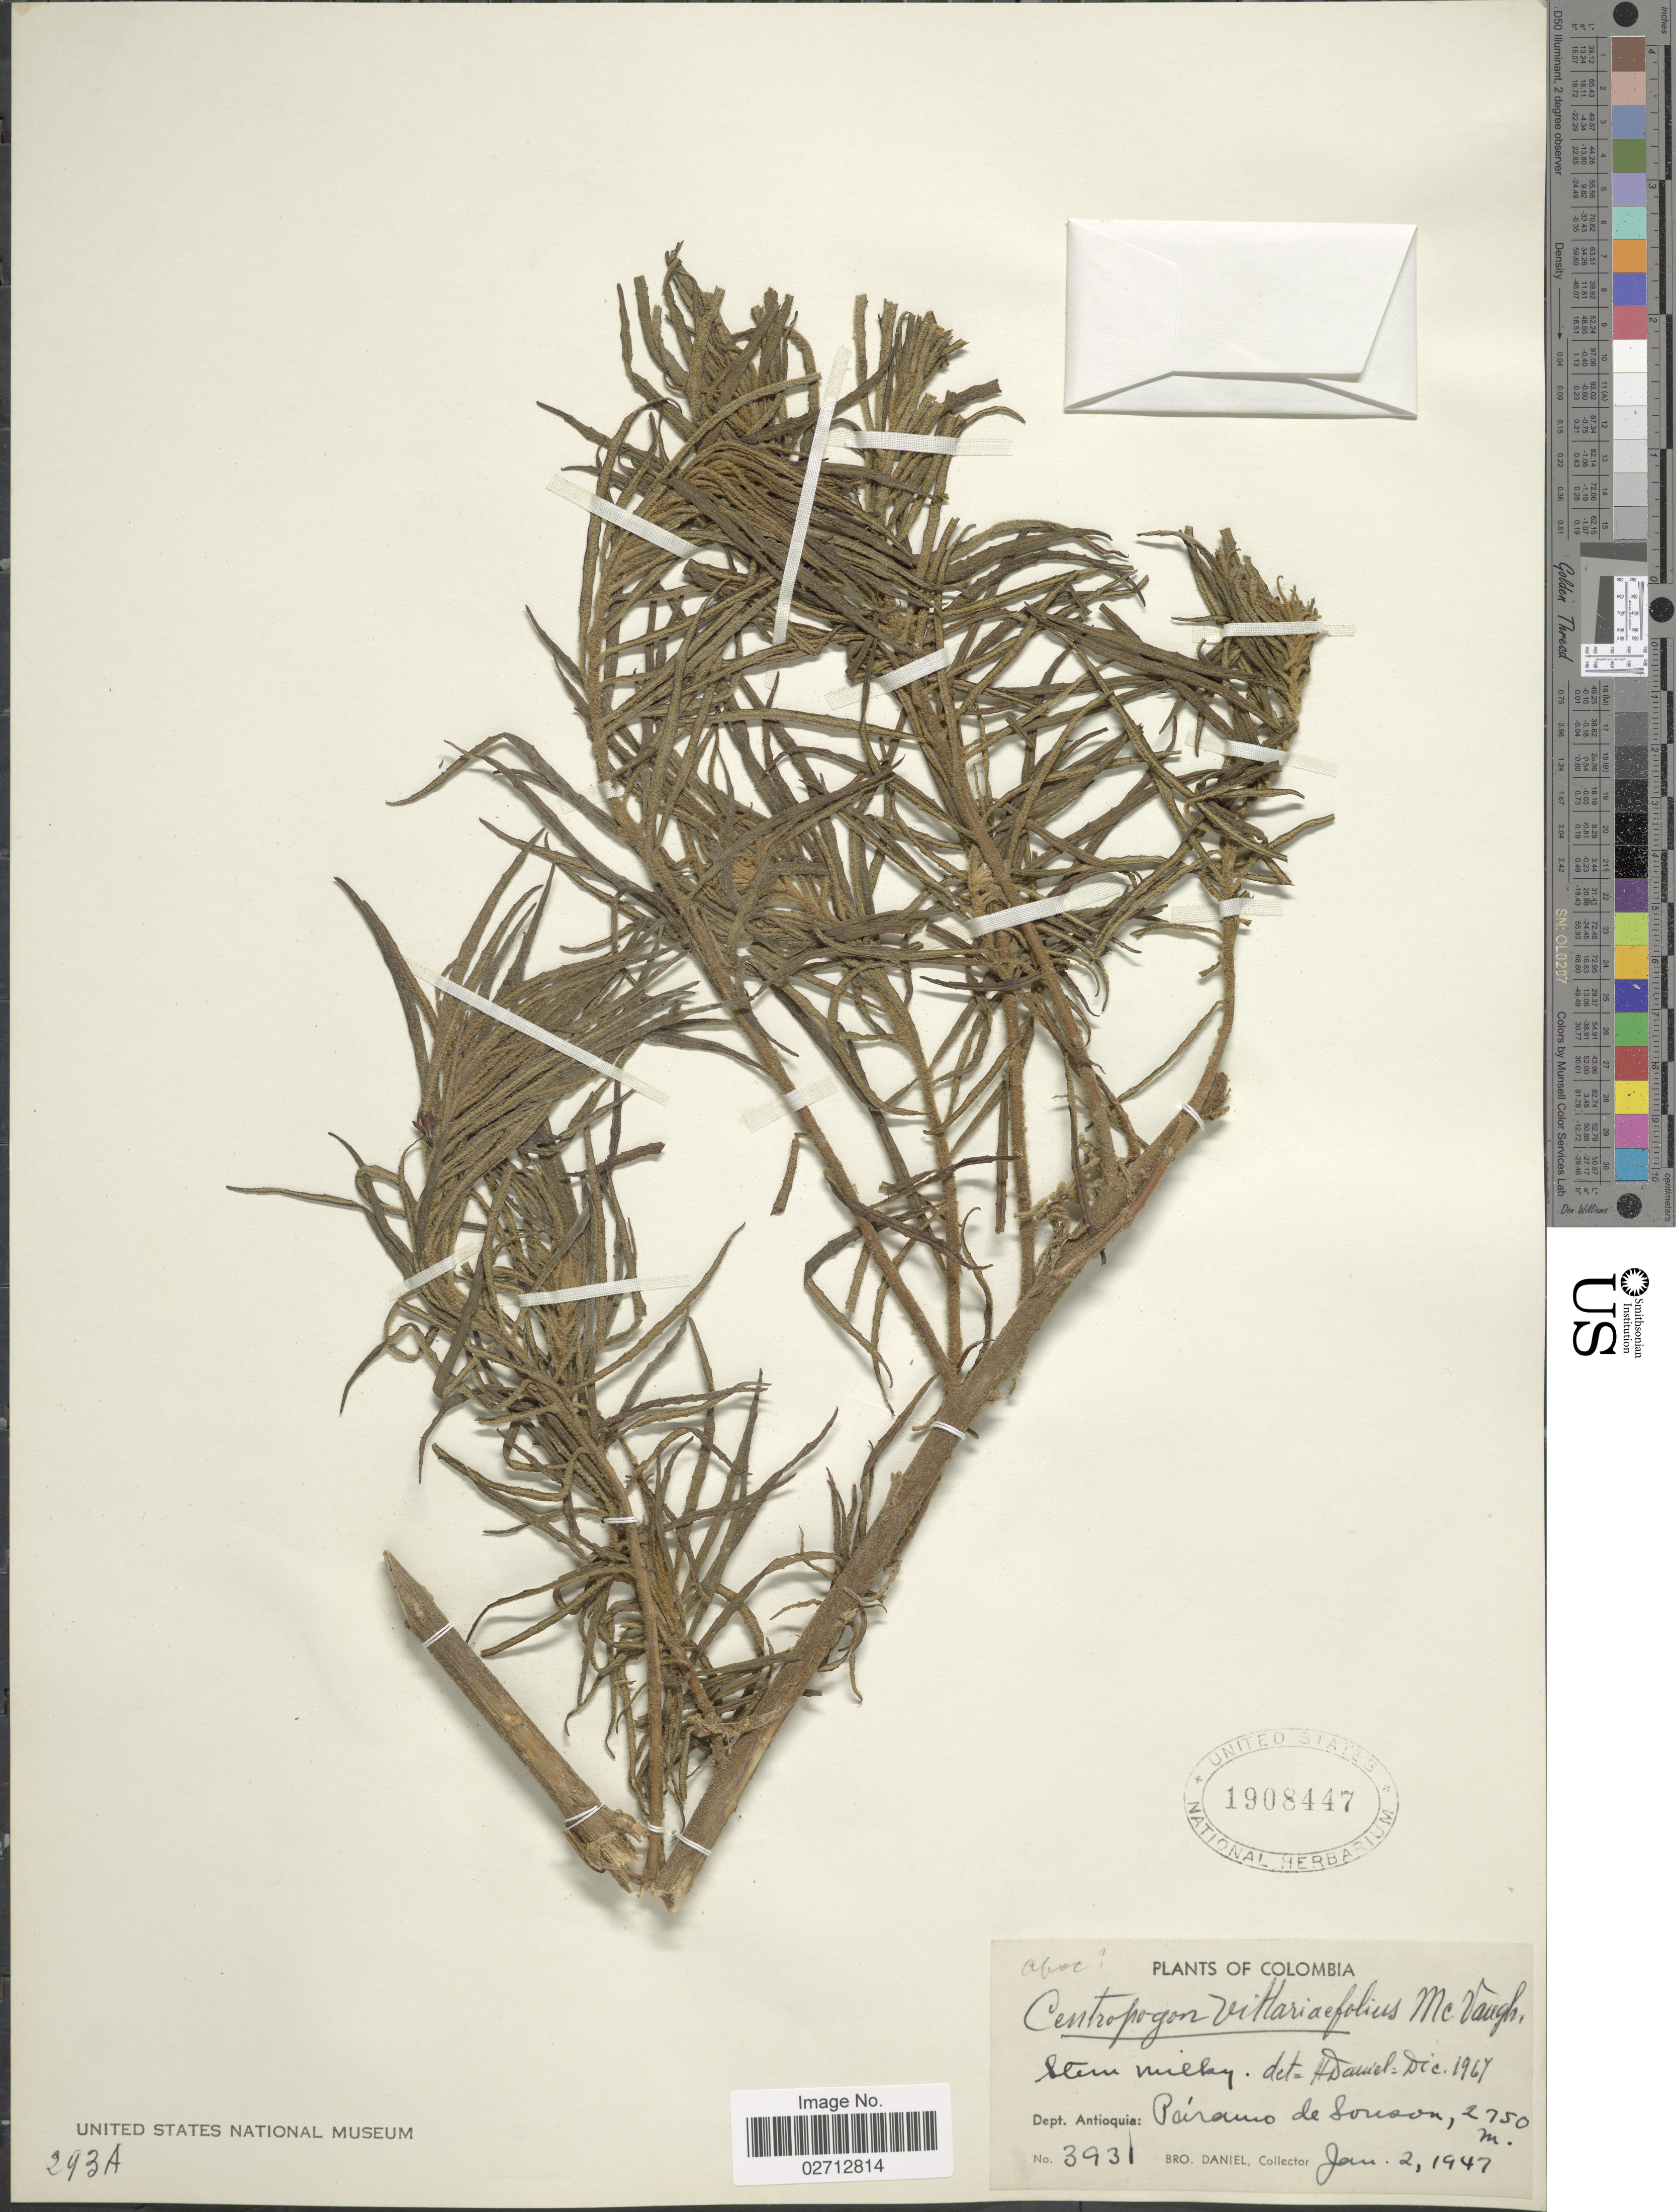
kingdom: Plantae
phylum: Tracheophyta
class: Magnoliopsida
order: Asterales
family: Campanulaceae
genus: Centropogon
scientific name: Centropogon vittariaefolius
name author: McVaugh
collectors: Bro. Daniel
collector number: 3931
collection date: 1947-01-02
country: Colombia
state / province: Antioquia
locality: Paramo de Sonson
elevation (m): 2750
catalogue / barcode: US 1908447